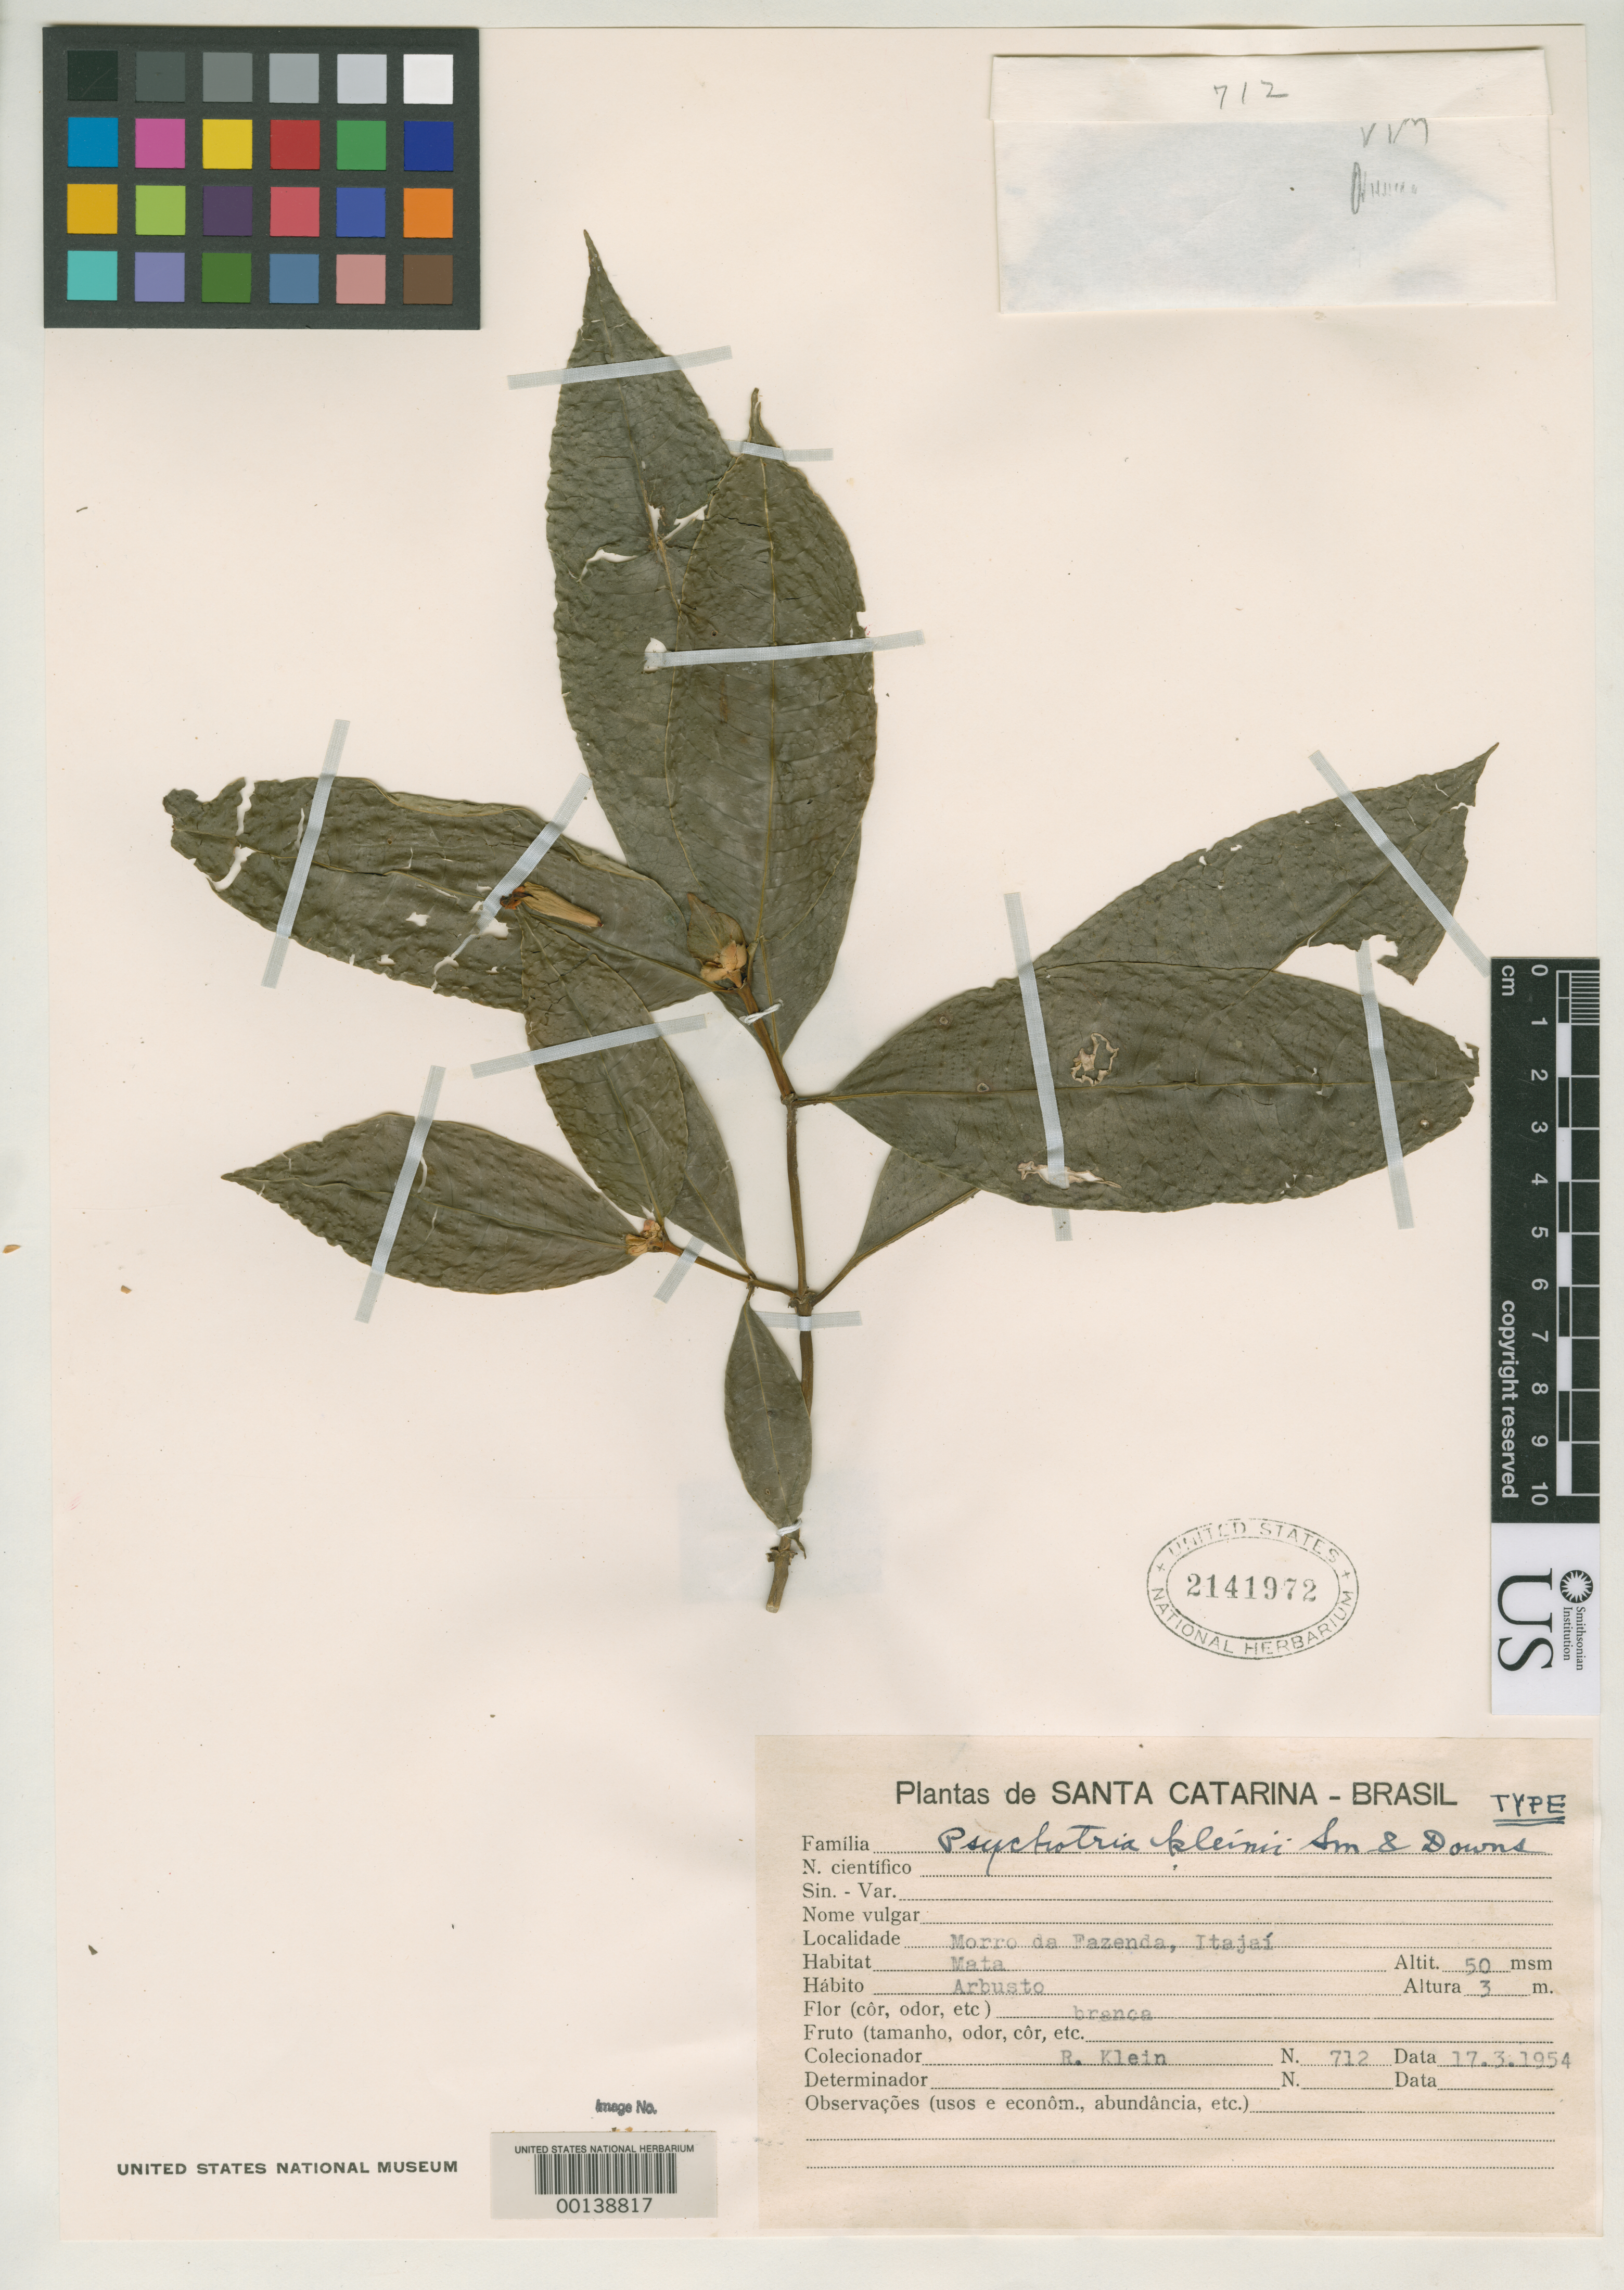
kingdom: Plantae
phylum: Tracheophyta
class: Magnoliopsida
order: Gentianales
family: Rubiaceae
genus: Psychotria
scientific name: Psychotria kleinii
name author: L.B. Sm. & Downs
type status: Holotype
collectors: R. M. Klein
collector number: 712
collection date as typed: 17 Mar 1954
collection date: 1954-03-17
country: Brazil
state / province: Santa Catarina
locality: Morro da Fazenda, Itajai.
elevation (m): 50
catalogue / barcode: US 2141972